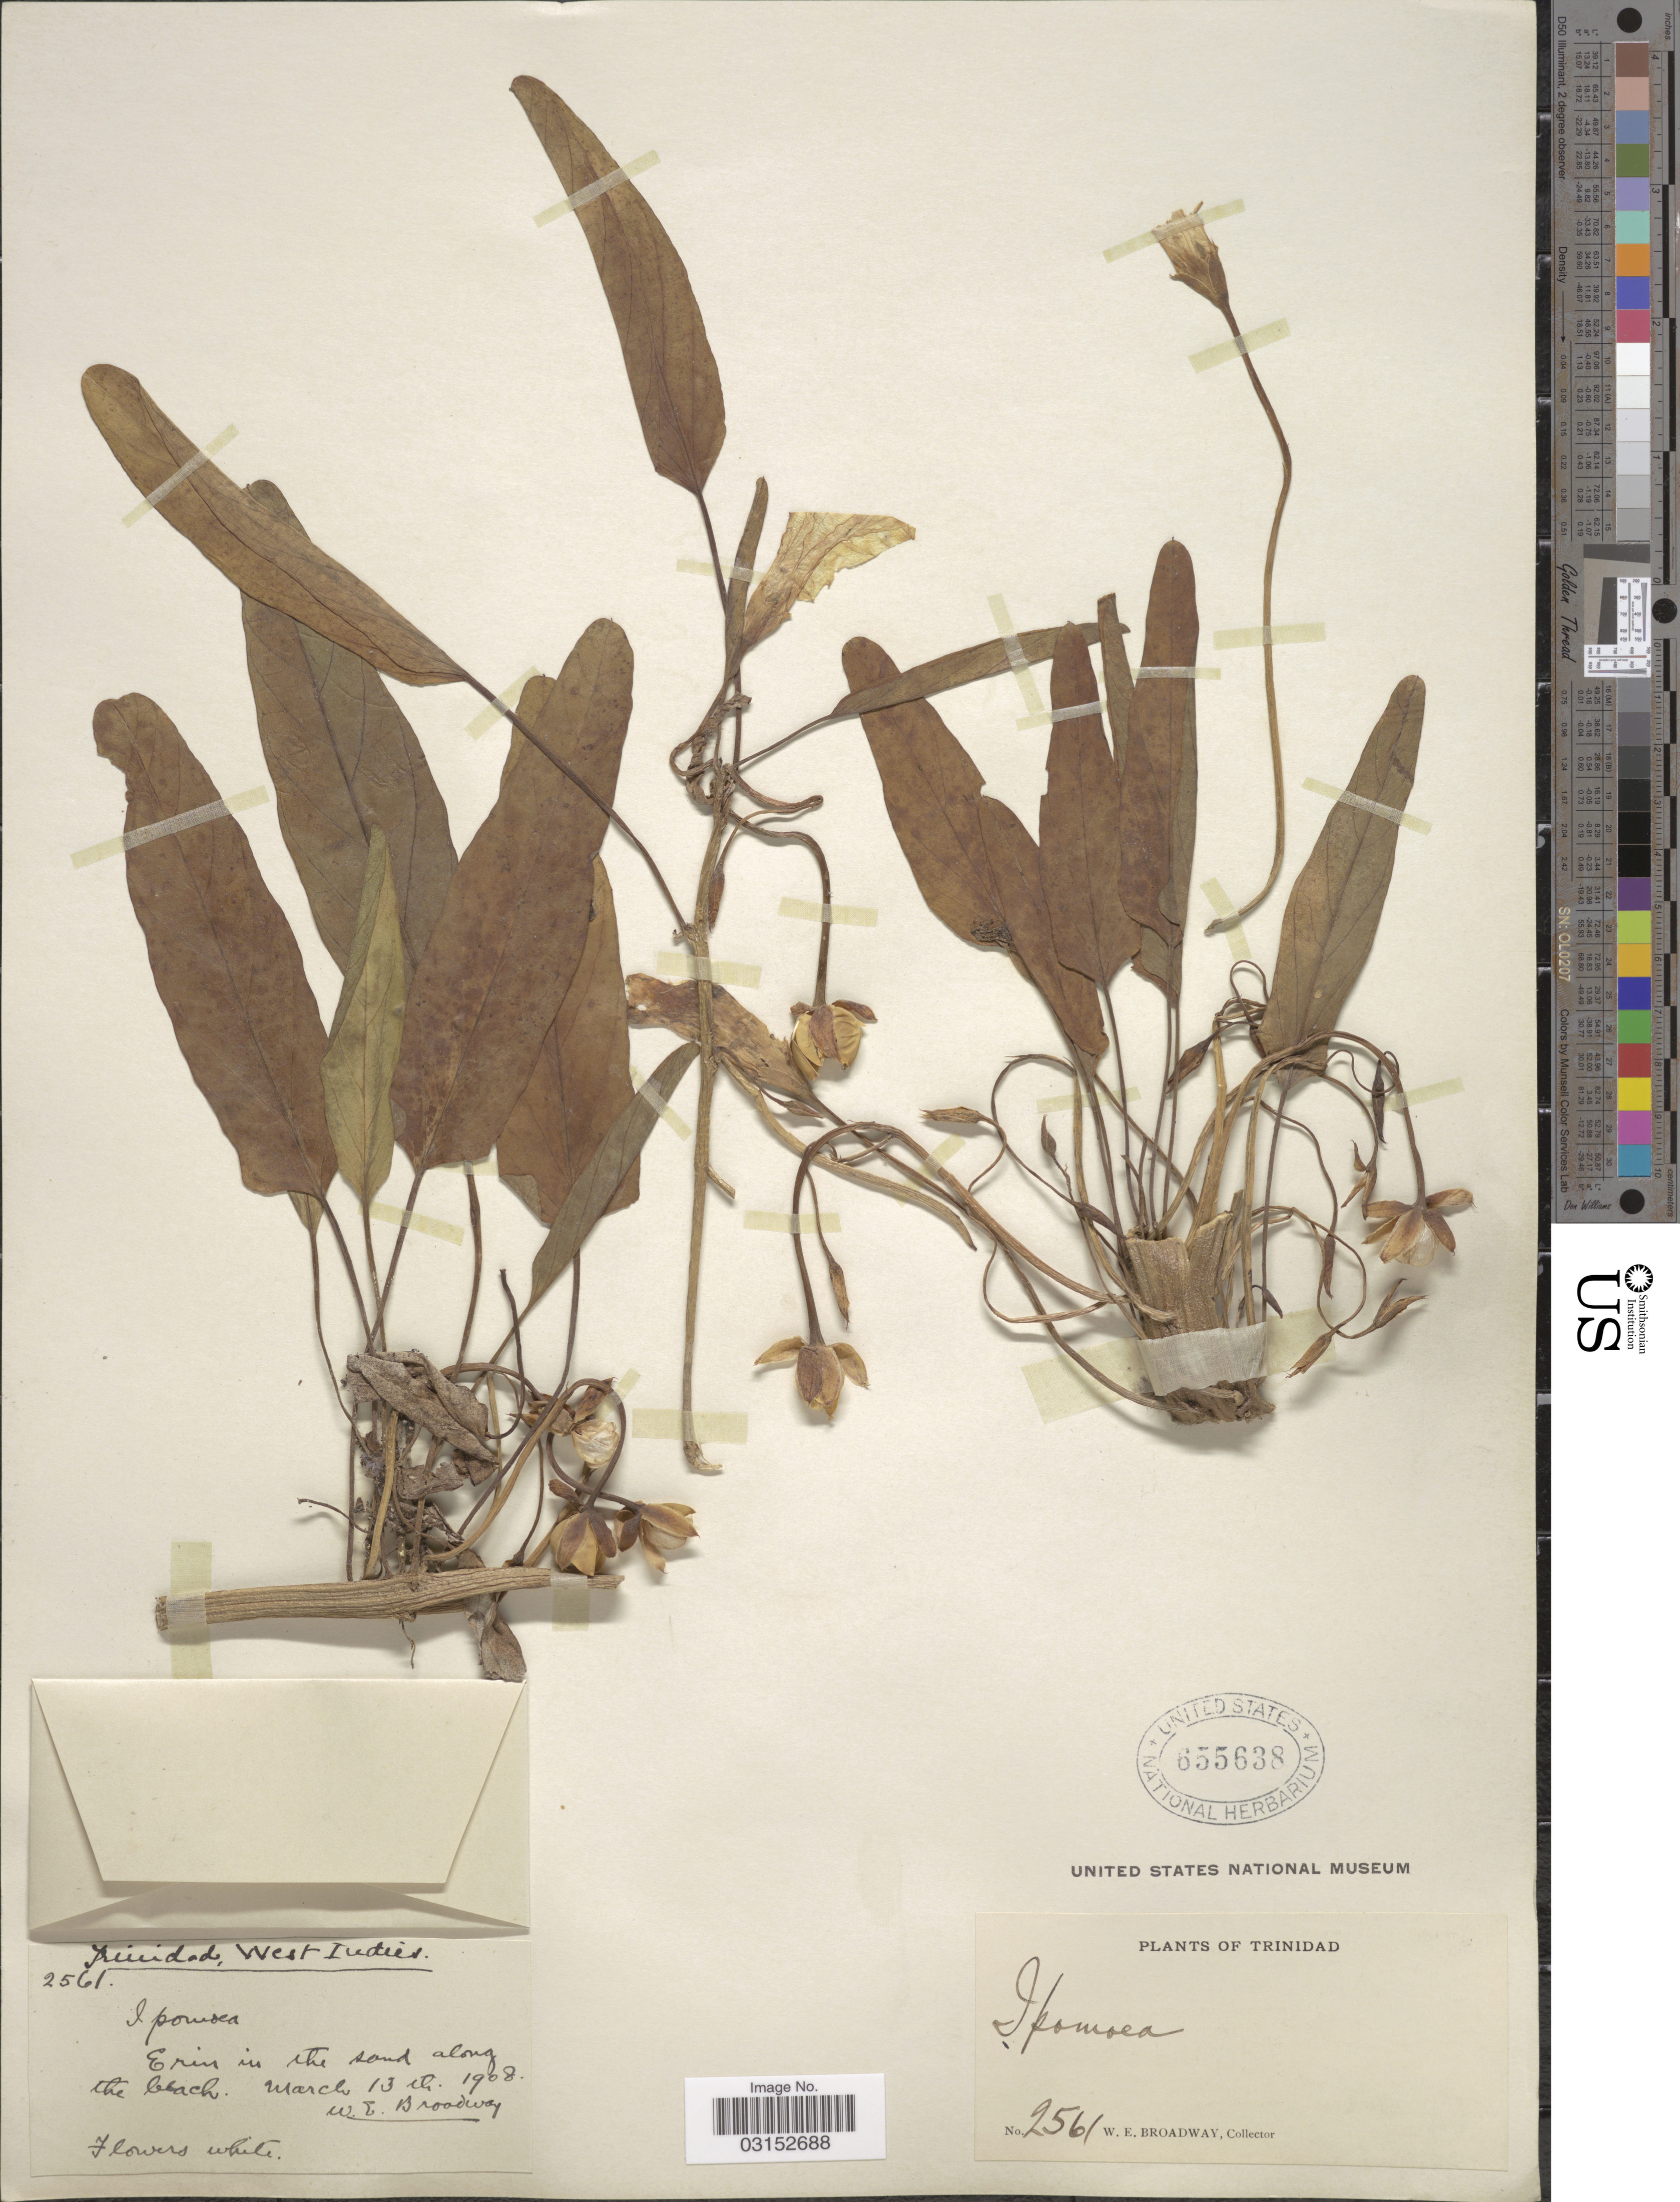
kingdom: Plantae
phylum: Tracheophyta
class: Magnoliopsida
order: Solanales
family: Convolvulaceae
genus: Ipomoea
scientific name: Ipomoea imperati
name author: (Vahl) Griseb.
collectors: W. E. Broadway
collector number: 2561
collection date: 1908-03-13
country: Trinidad and Tobago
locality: Trinidad, West Indies. Erin in the sand along the beach.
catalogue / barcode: US 655638